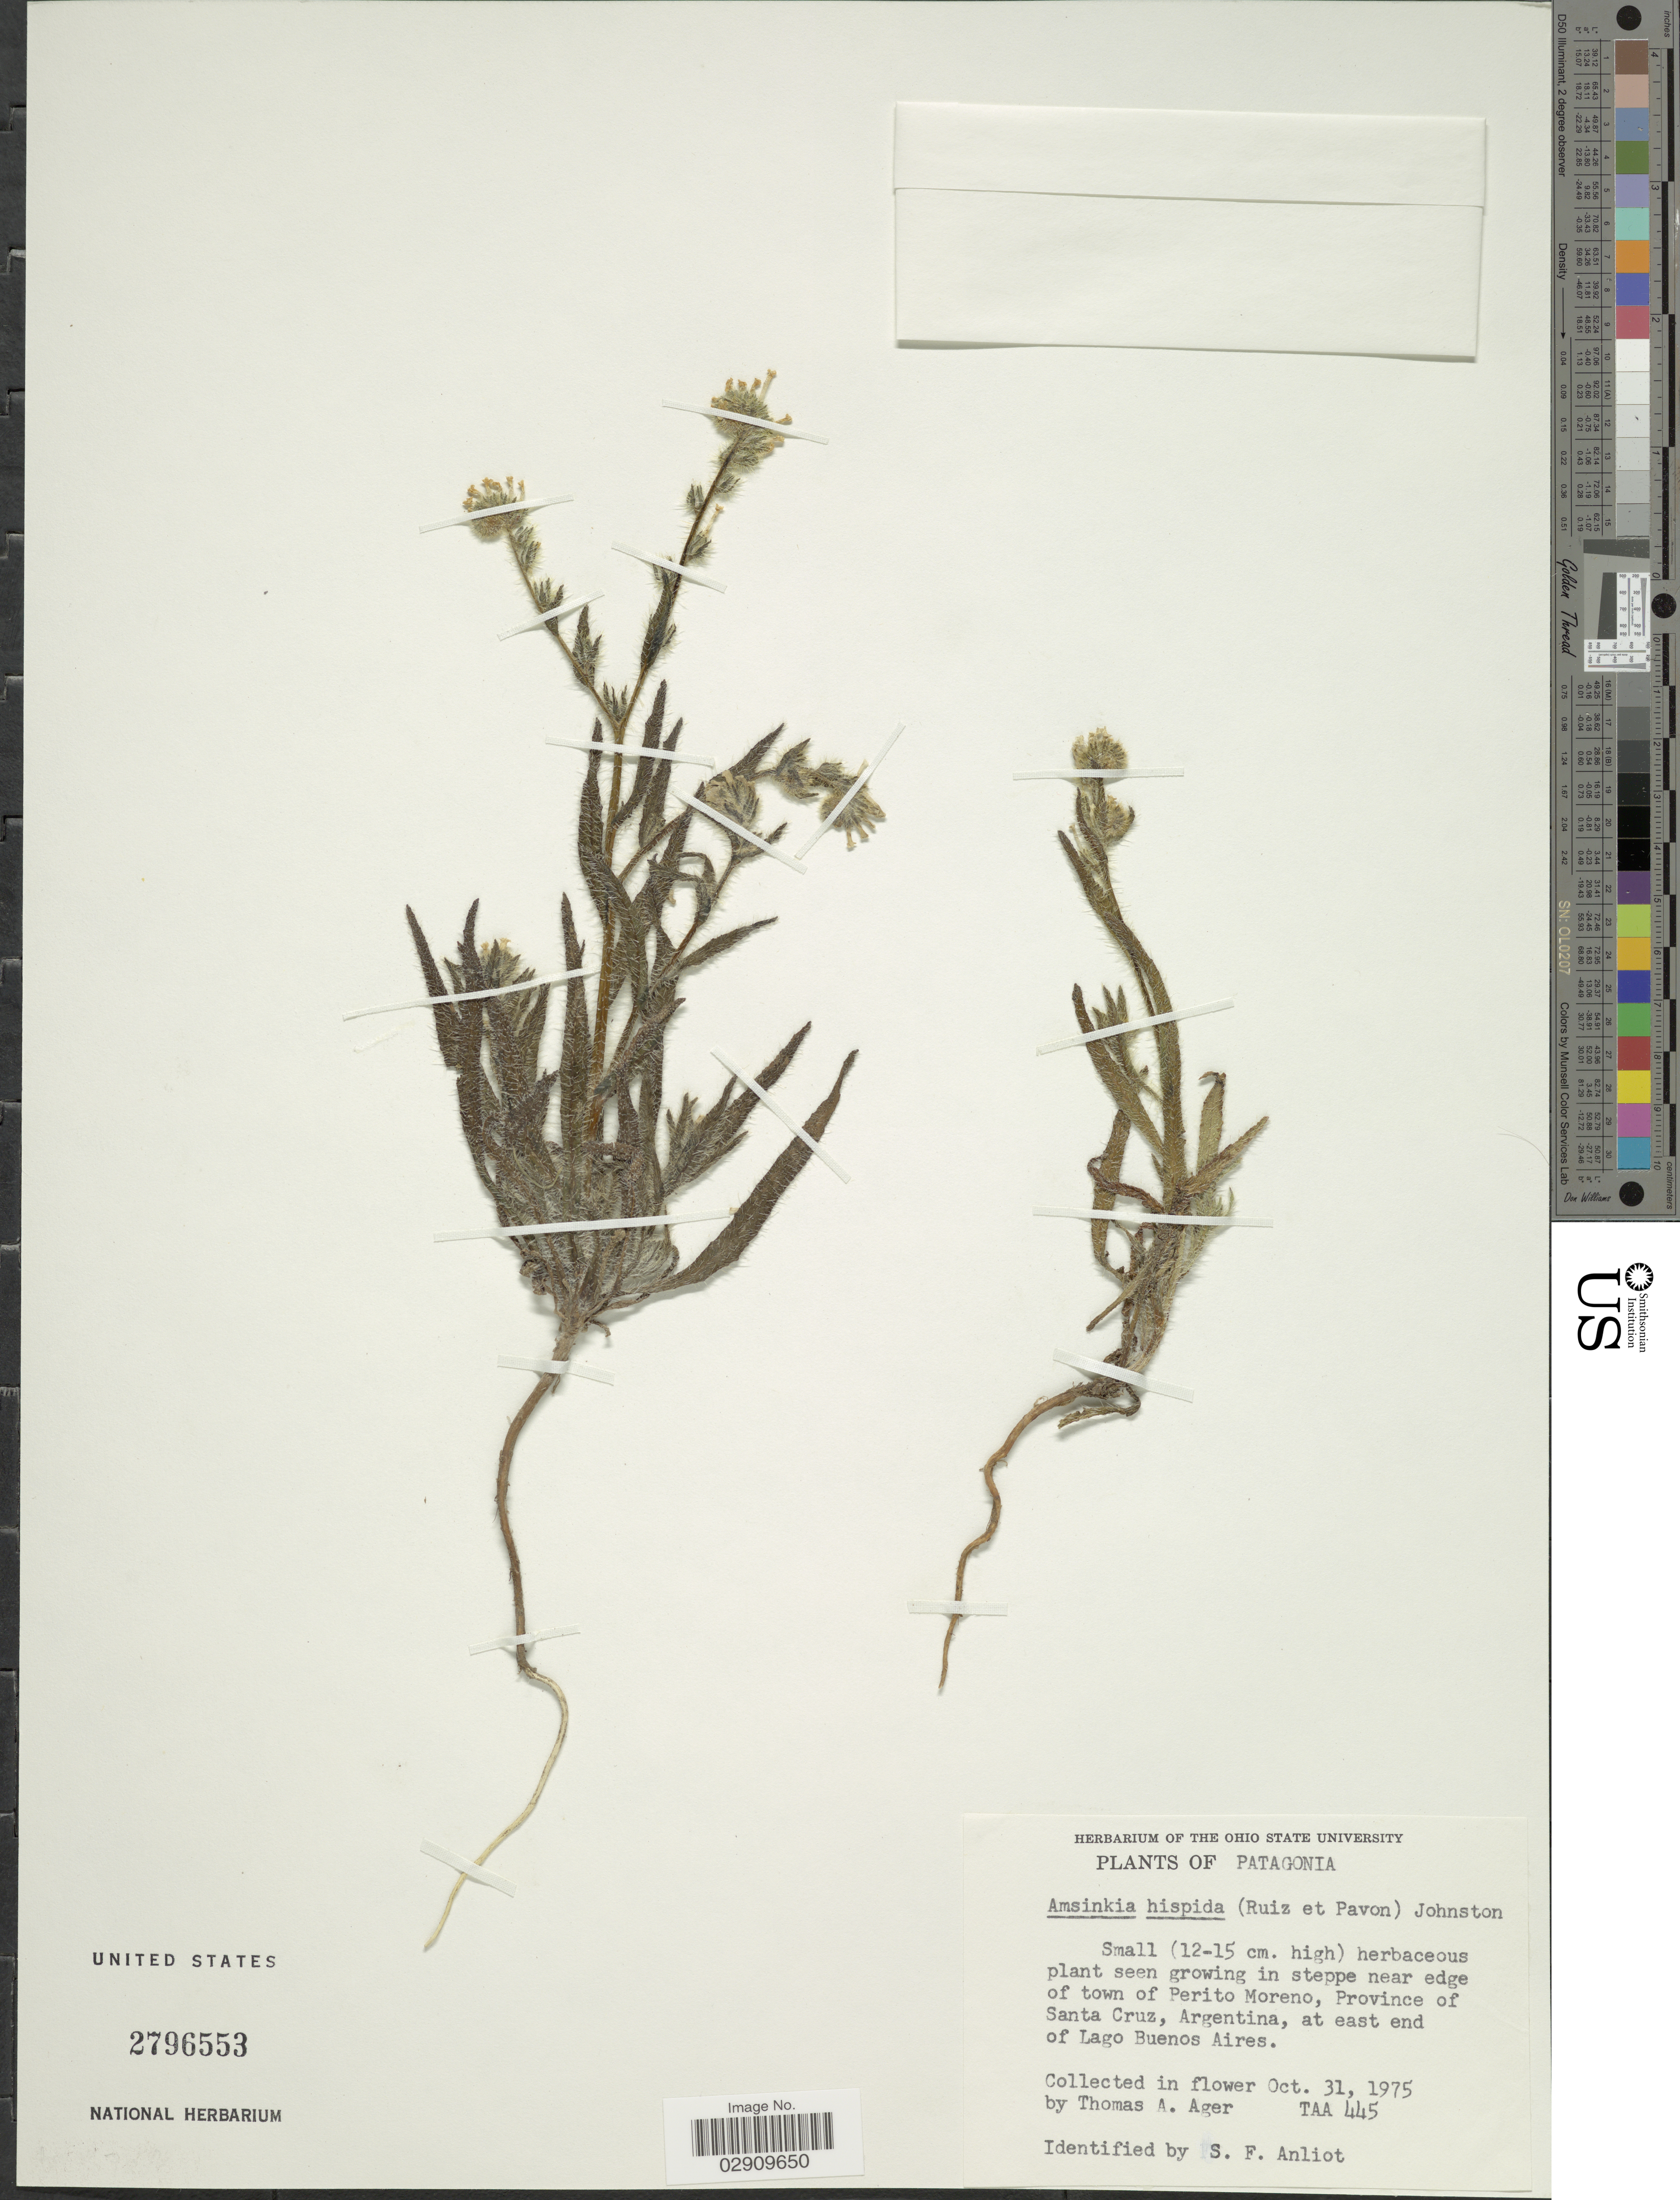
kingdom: Plantae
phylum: Tracheophyta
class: Magnoliopsida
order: Boraginales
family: Boraginaceae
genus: Amsinckia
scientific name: Amsinckia calycina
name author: (Moris) Chater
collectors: T. A. Ager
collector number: TAA445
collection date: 1975-10-31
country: Argentina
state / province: Santa Cruz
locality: Patagonia, plant seen growing in steppe near edge of town of Perito Moreno, Province of Santa Cruz, Argentina, at east end of Lago Buenos Aires.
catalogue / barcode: US 2796553